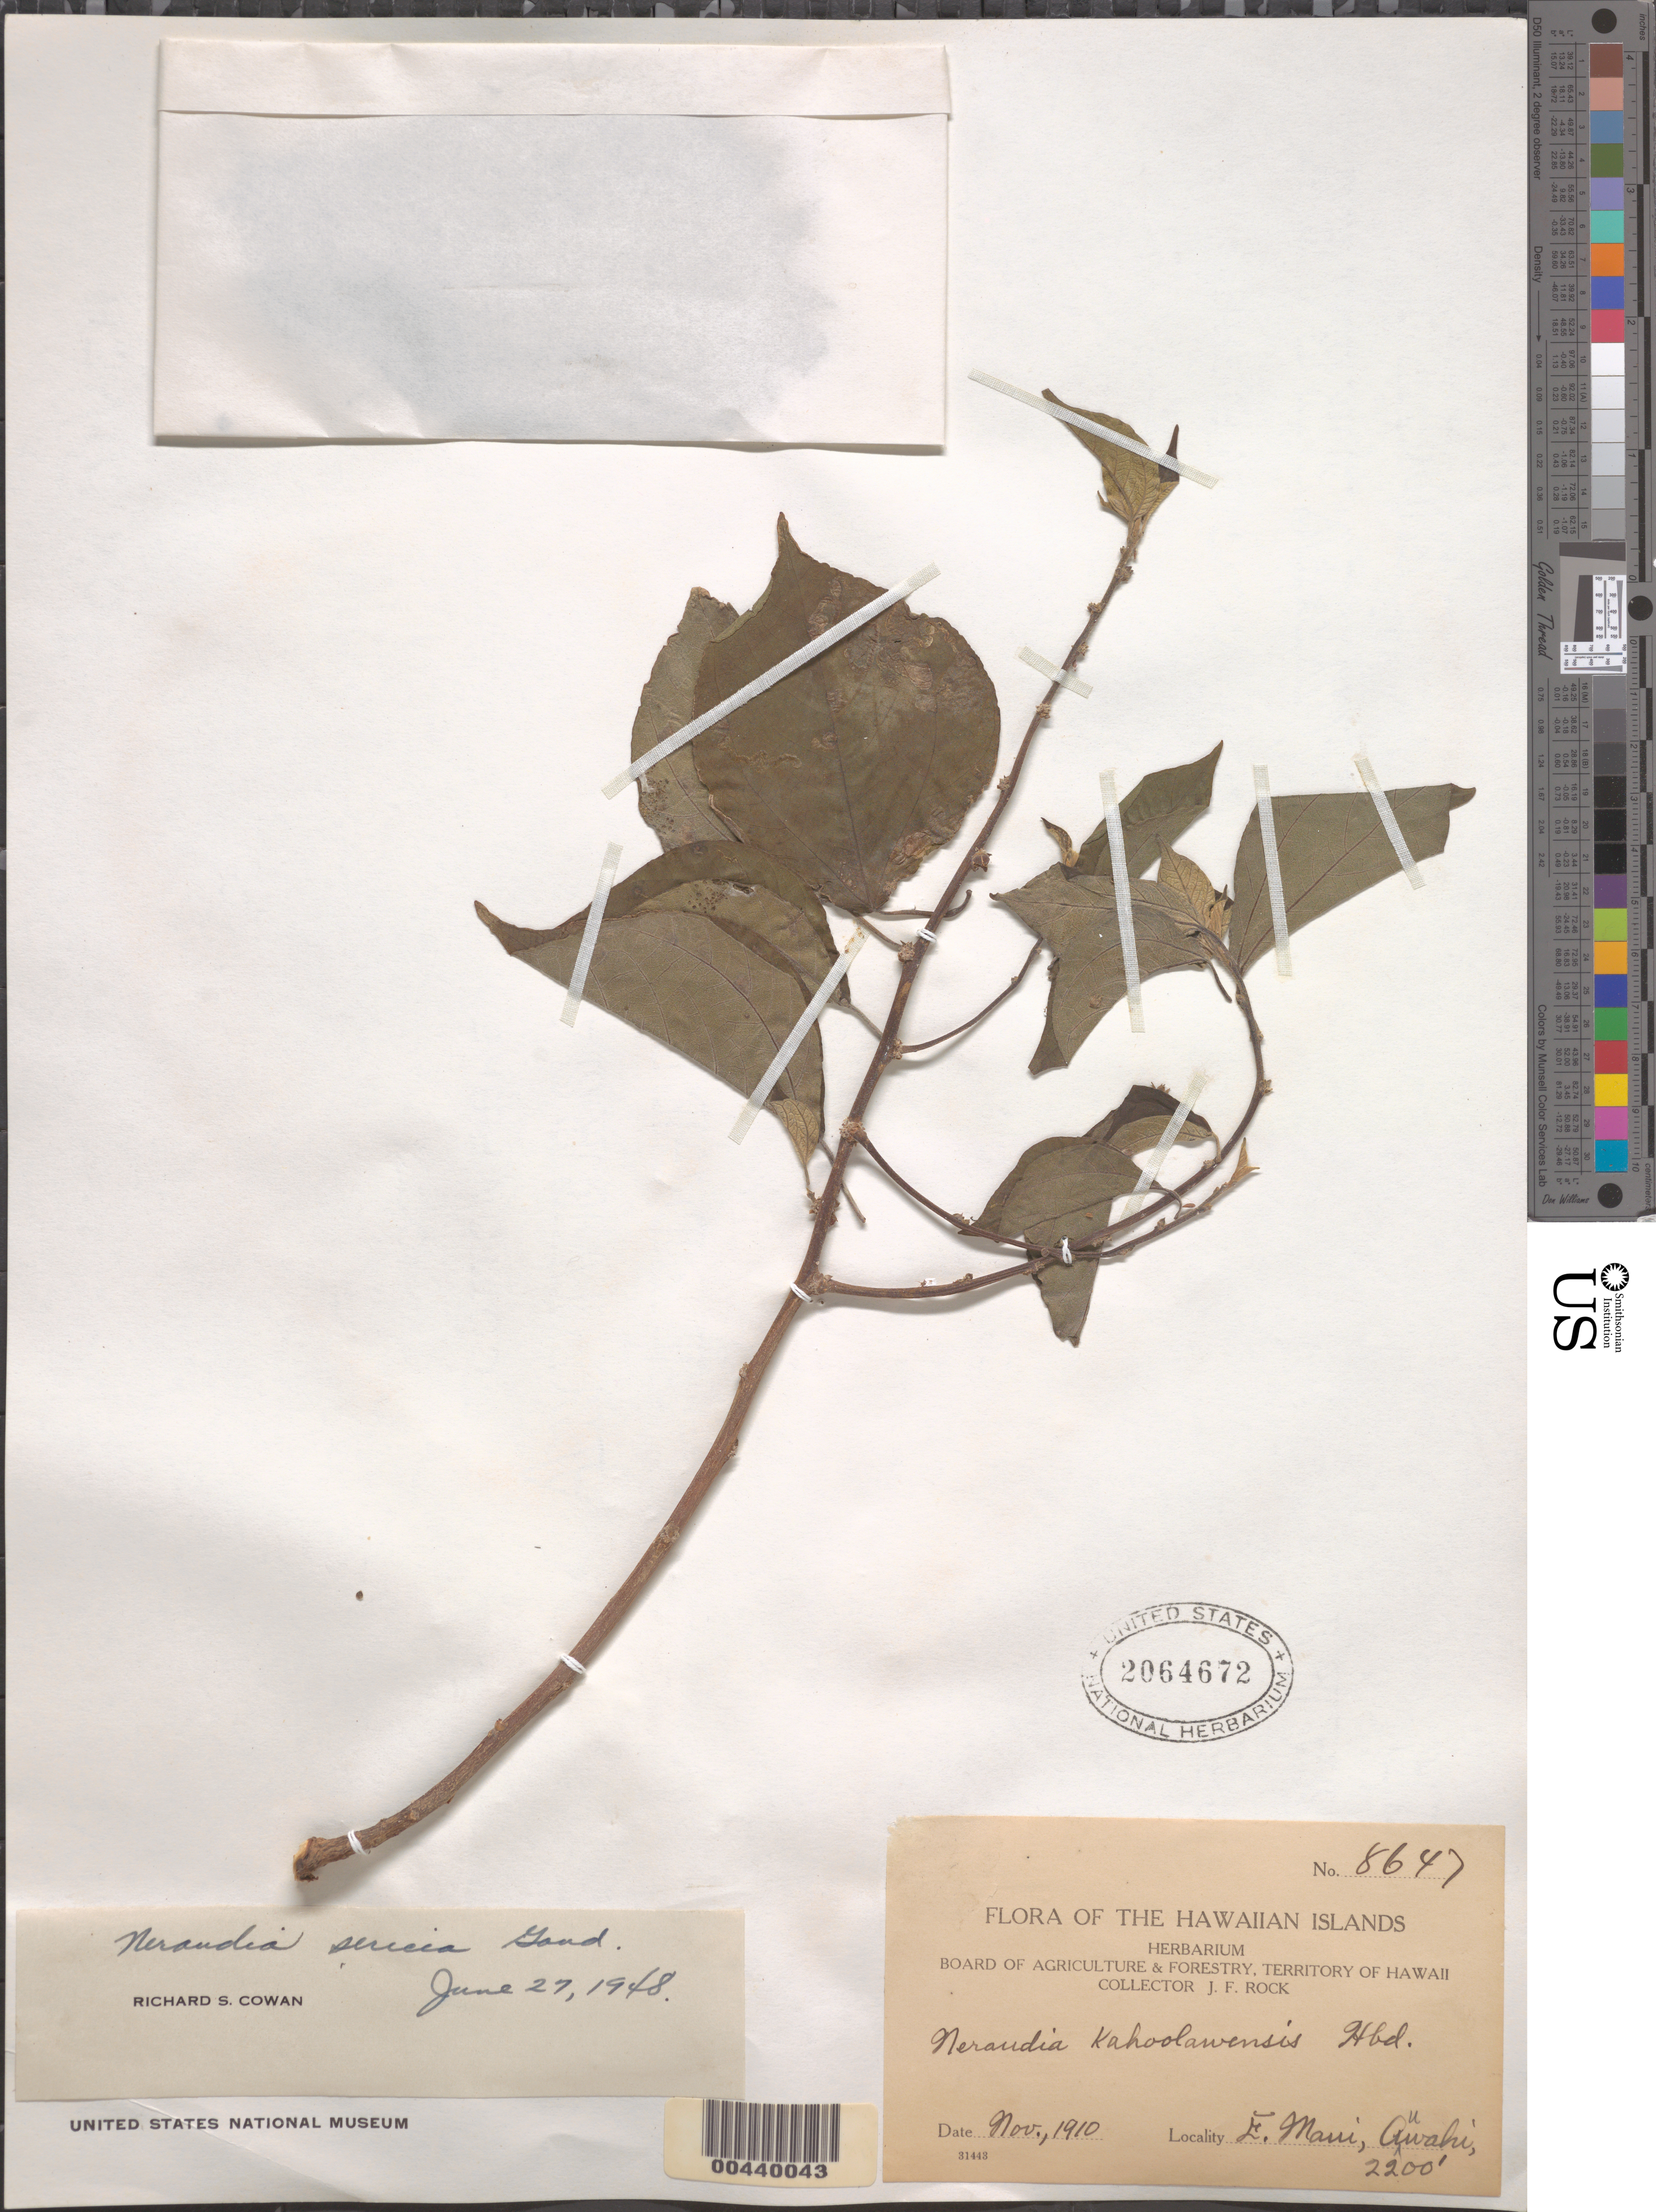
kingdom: Plantae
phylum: Tracheophyta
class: Magnoliopsida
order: Rosales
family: Urticaceae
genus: Neraudia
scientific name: Neraudia sericea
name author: Gaudich.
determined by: Cowan, R. S.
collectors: J. F. Rock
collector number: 8647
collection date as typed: Nov 1910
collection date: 1910-11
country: United States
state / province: Hawaii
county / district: Maui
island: Maui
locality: E Maui, Auwahu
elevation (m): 671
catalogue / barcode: US 2064672